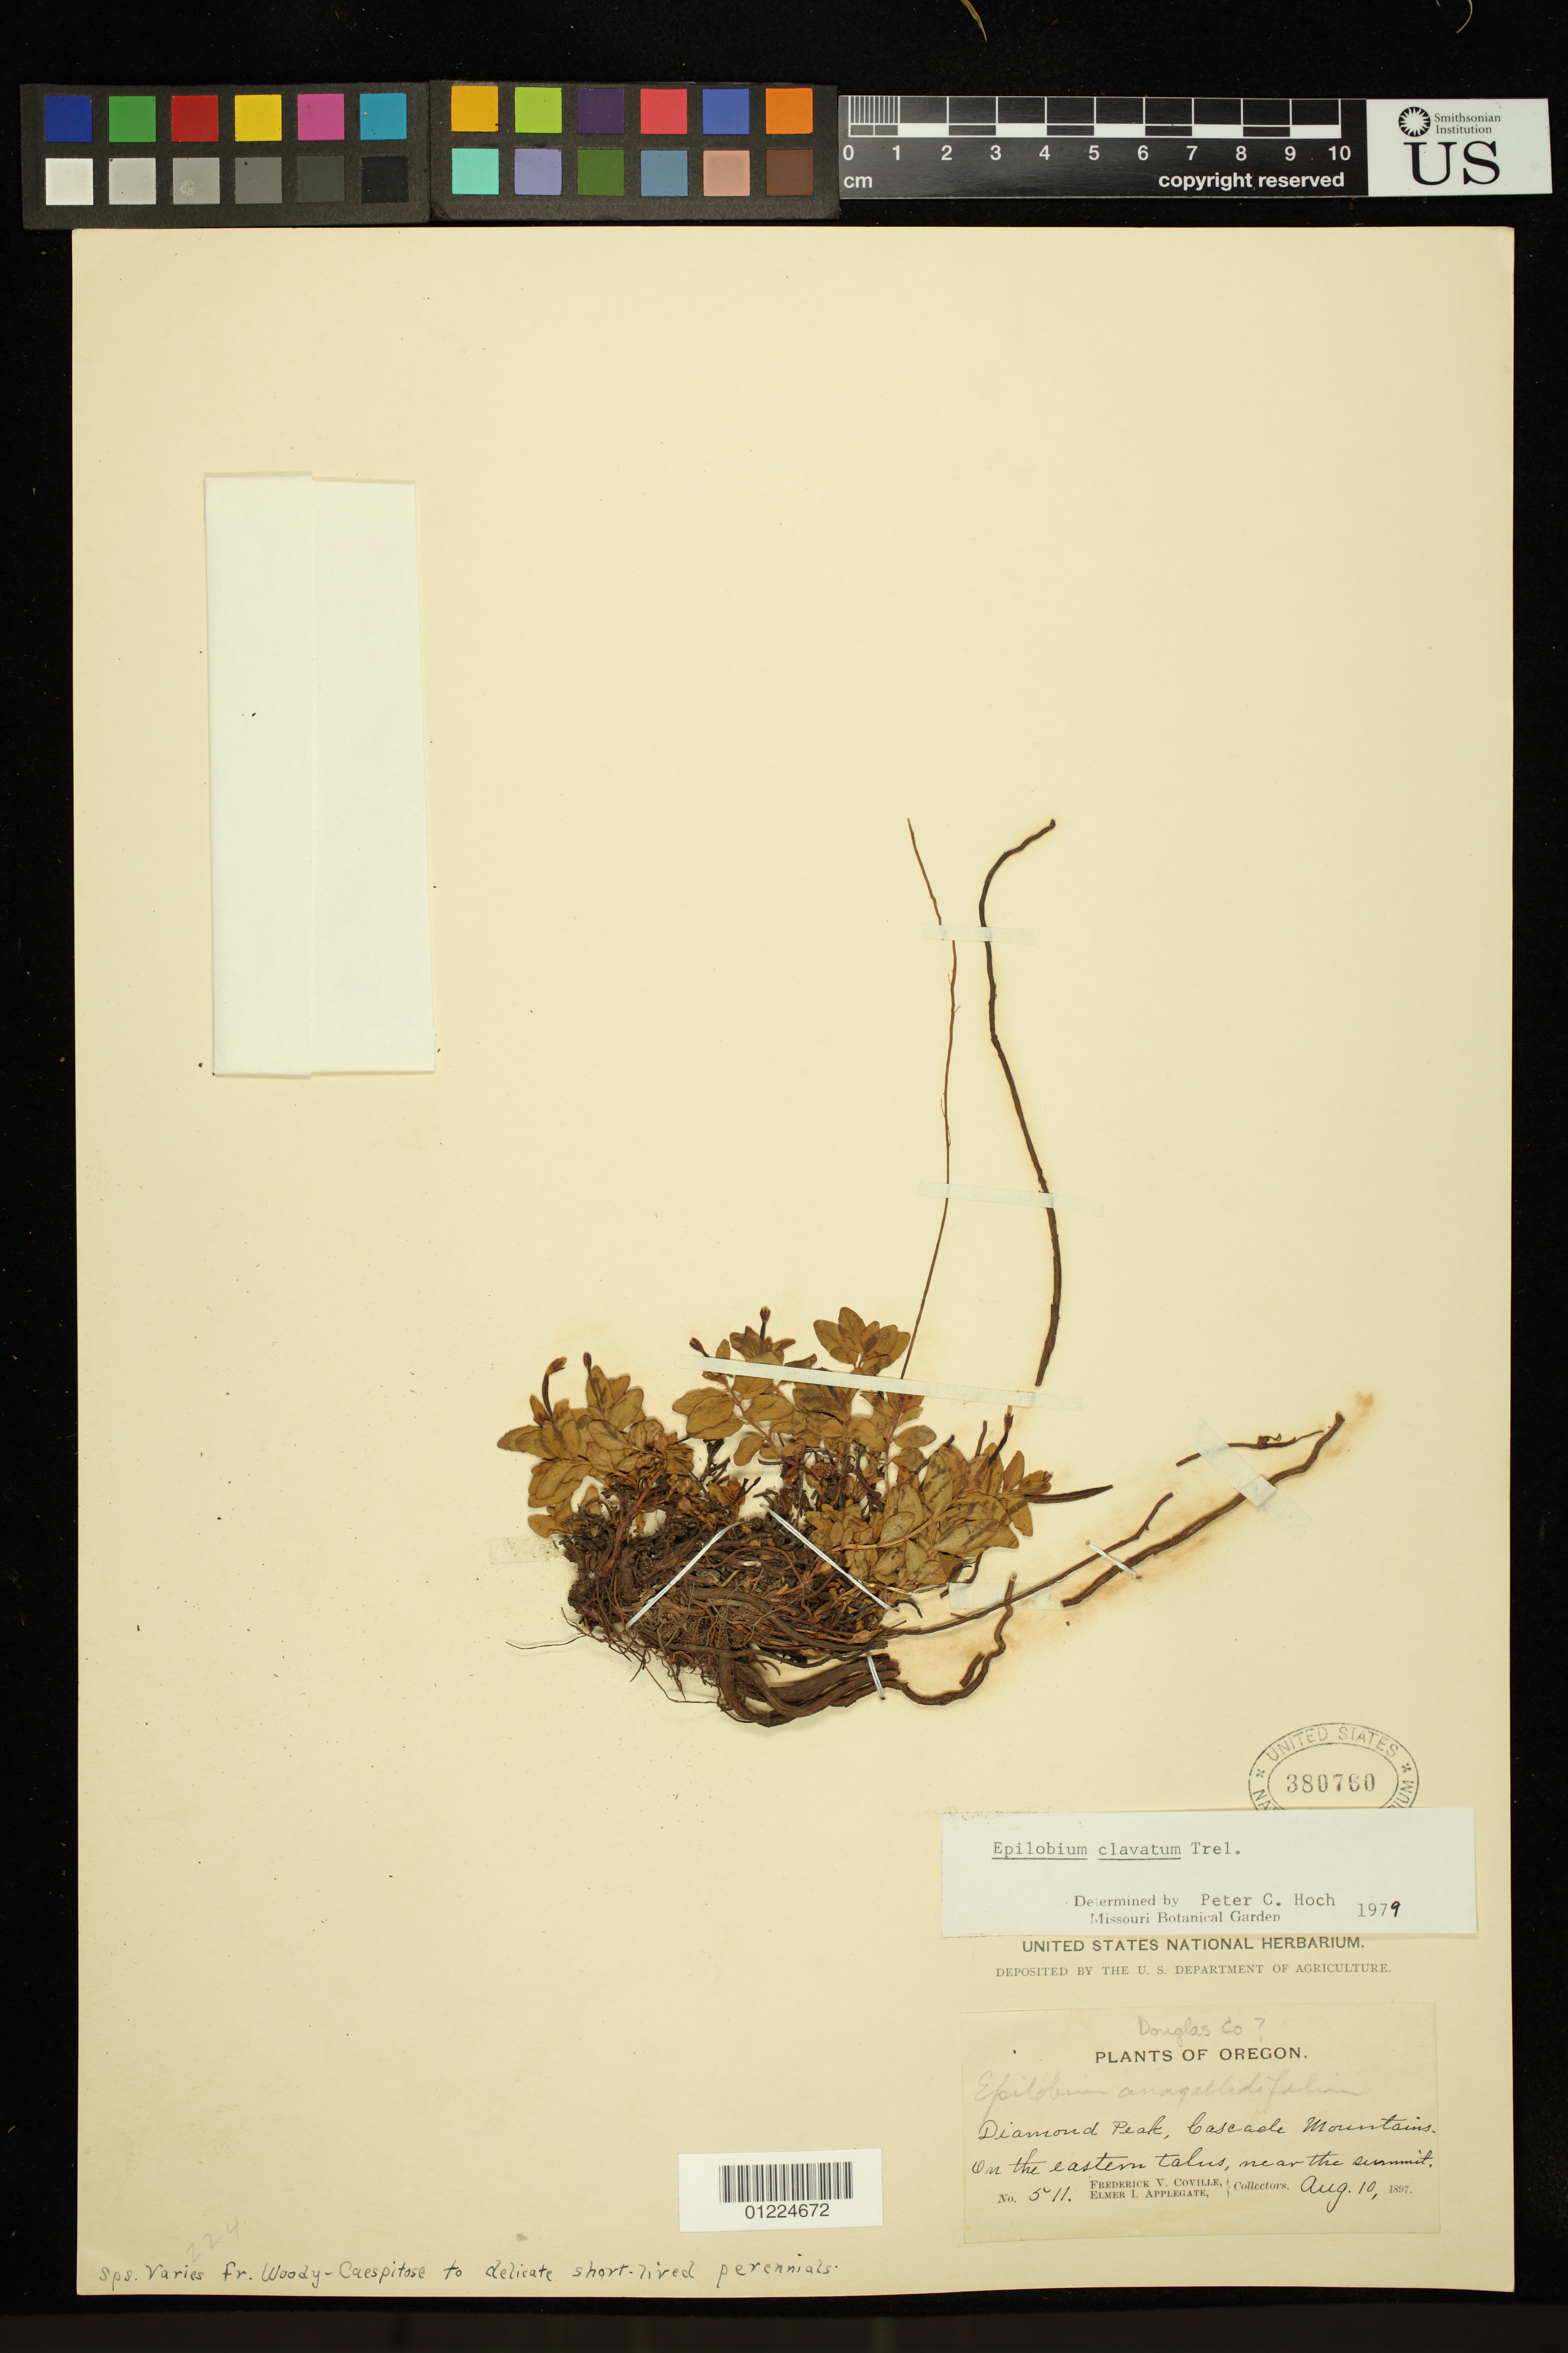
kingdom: Plantae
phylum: Tracheophyta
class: Magnoliopsida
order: Myrtales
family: Onagraceae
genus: Epilobium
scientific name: Epilobium clavatum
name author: Hausskn.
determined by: Hoch, P. C.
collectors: F. V. Coville & E. I. Applegate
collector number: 511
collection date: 1897-08-10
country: United States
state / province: Oregon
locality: Diamond Peak, Cascade Mts., on the eastern talus, near the summit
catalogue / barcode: US 380760